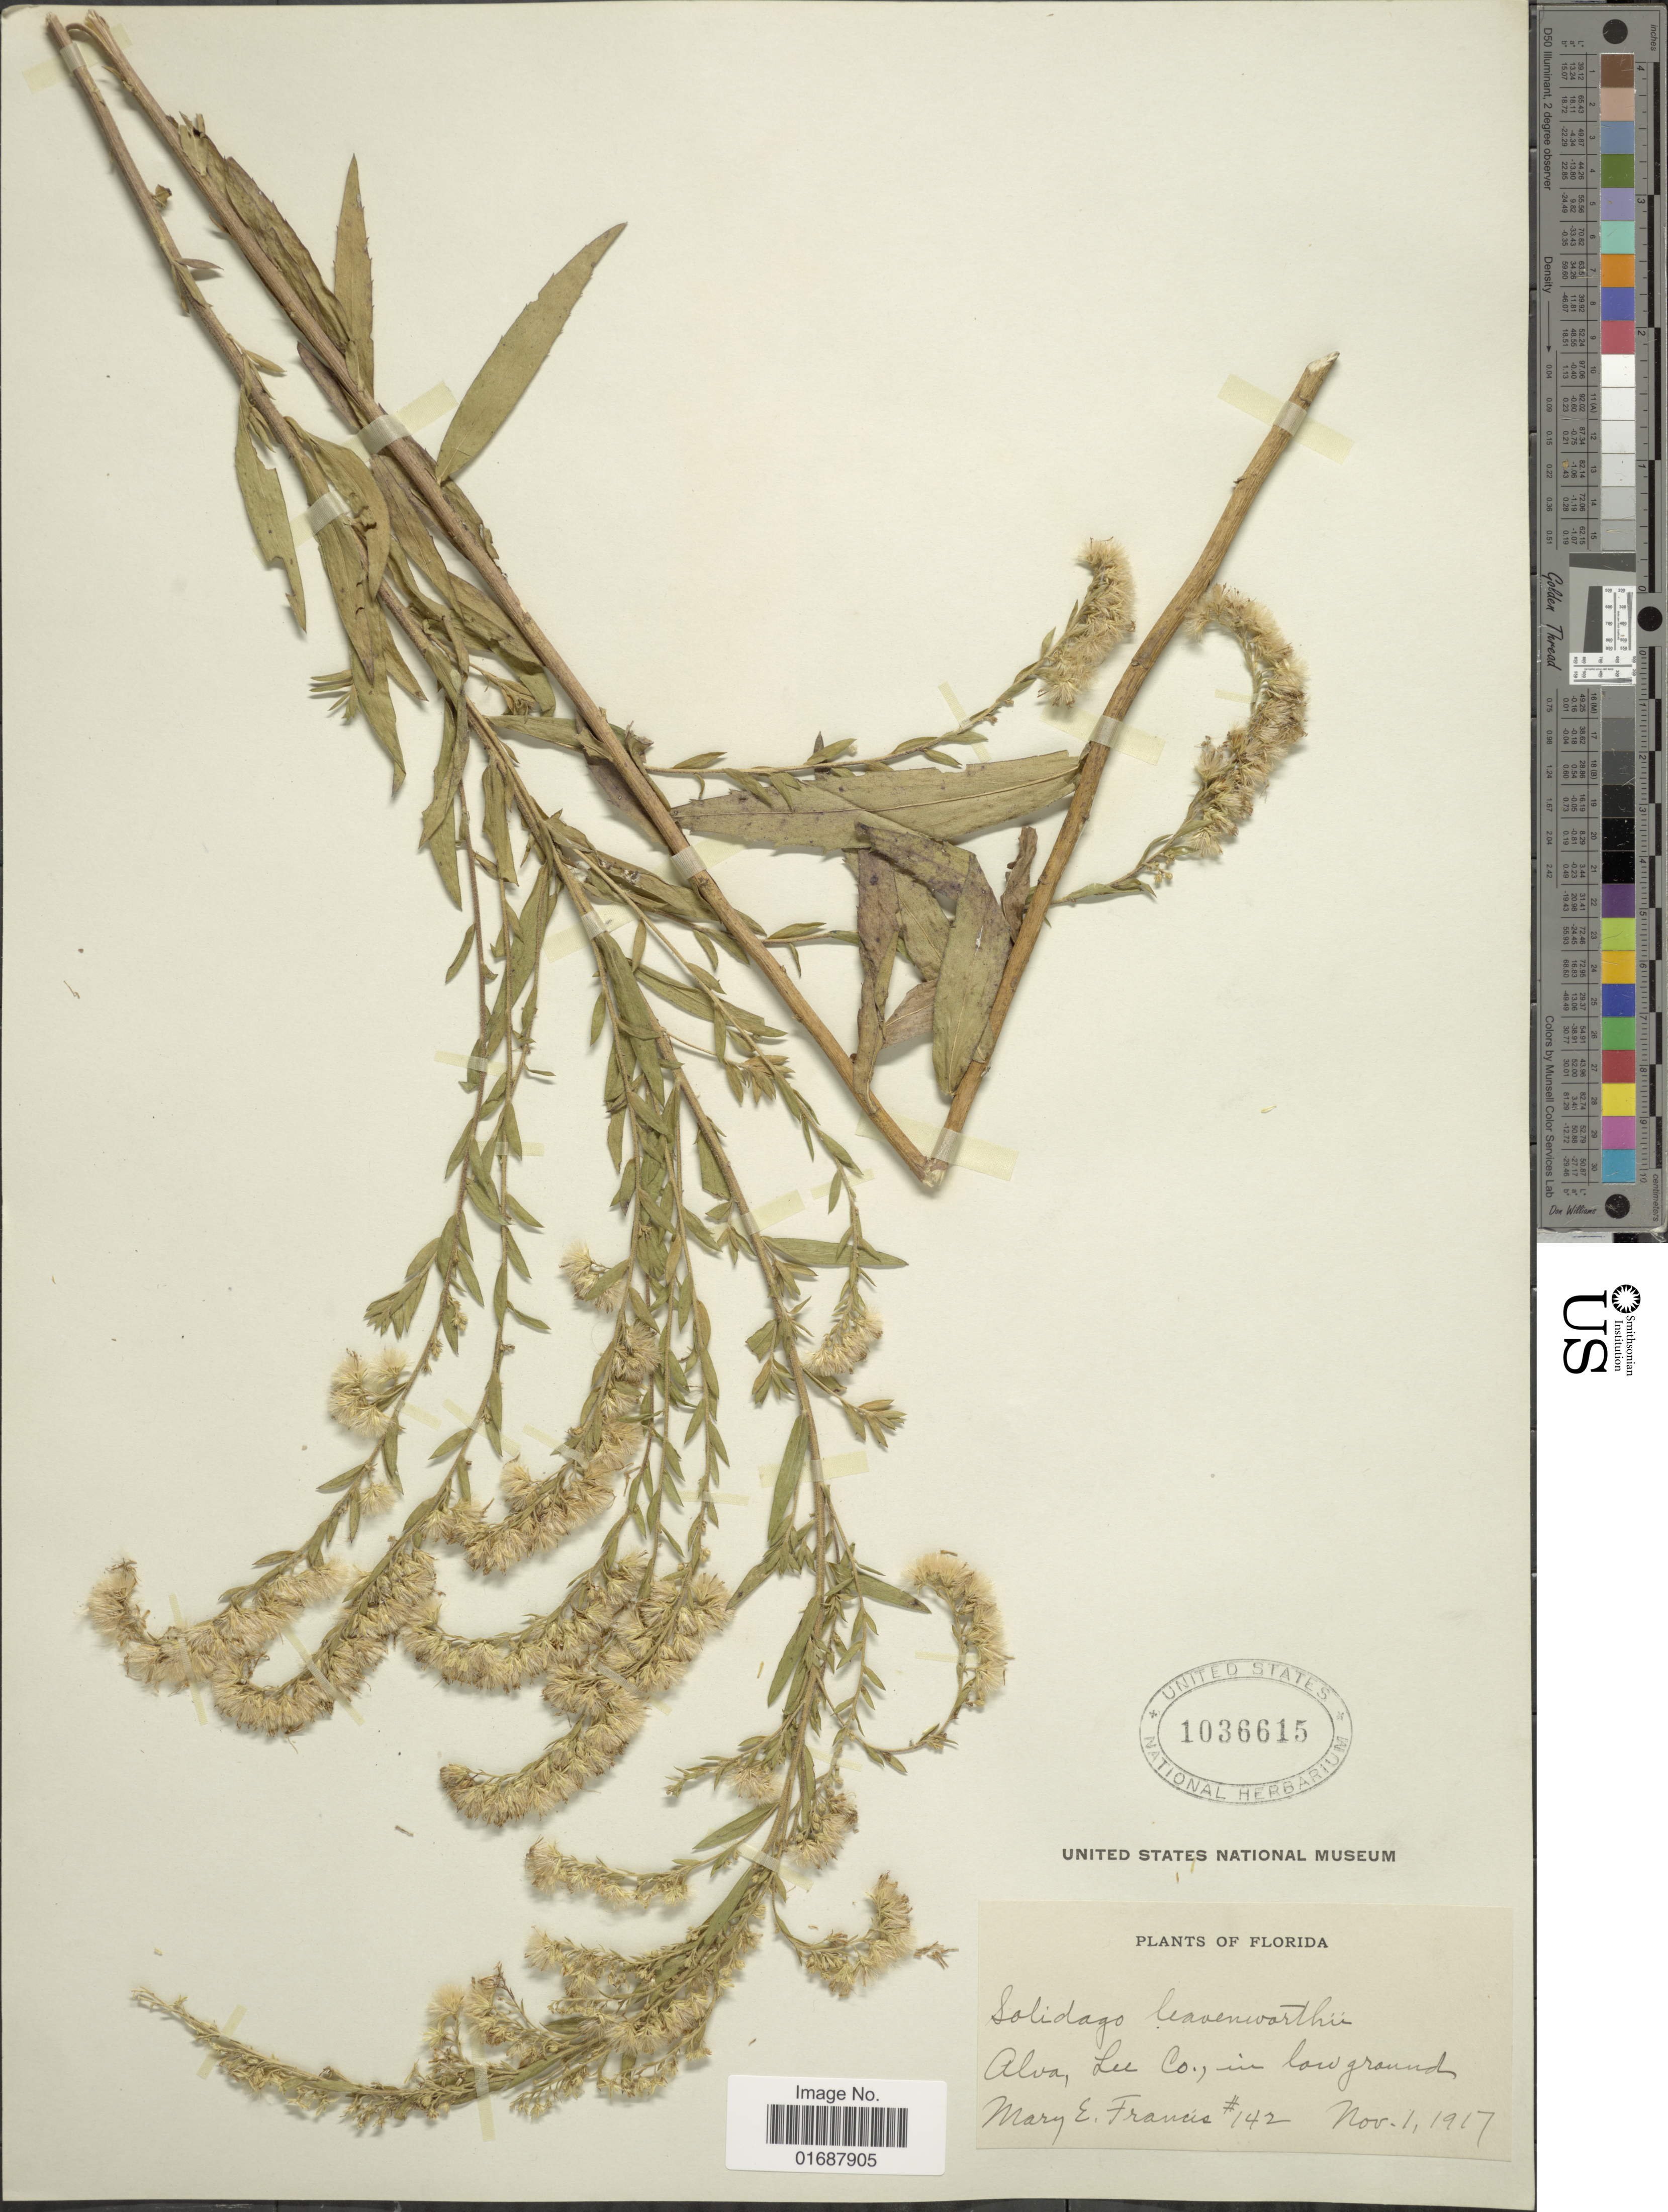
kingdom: Plantae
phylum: Tracheophyta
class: Magnoliopsida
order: Asterales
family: Asteraceae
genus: Solidago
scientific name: Solidago leavenworthii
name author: Torr. & A. Gray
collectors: M. E. Francis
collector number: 142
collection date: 1917-11-01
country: United States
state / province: Florida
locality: Alva Lee Co., in low ground.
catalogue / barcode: US 1036615